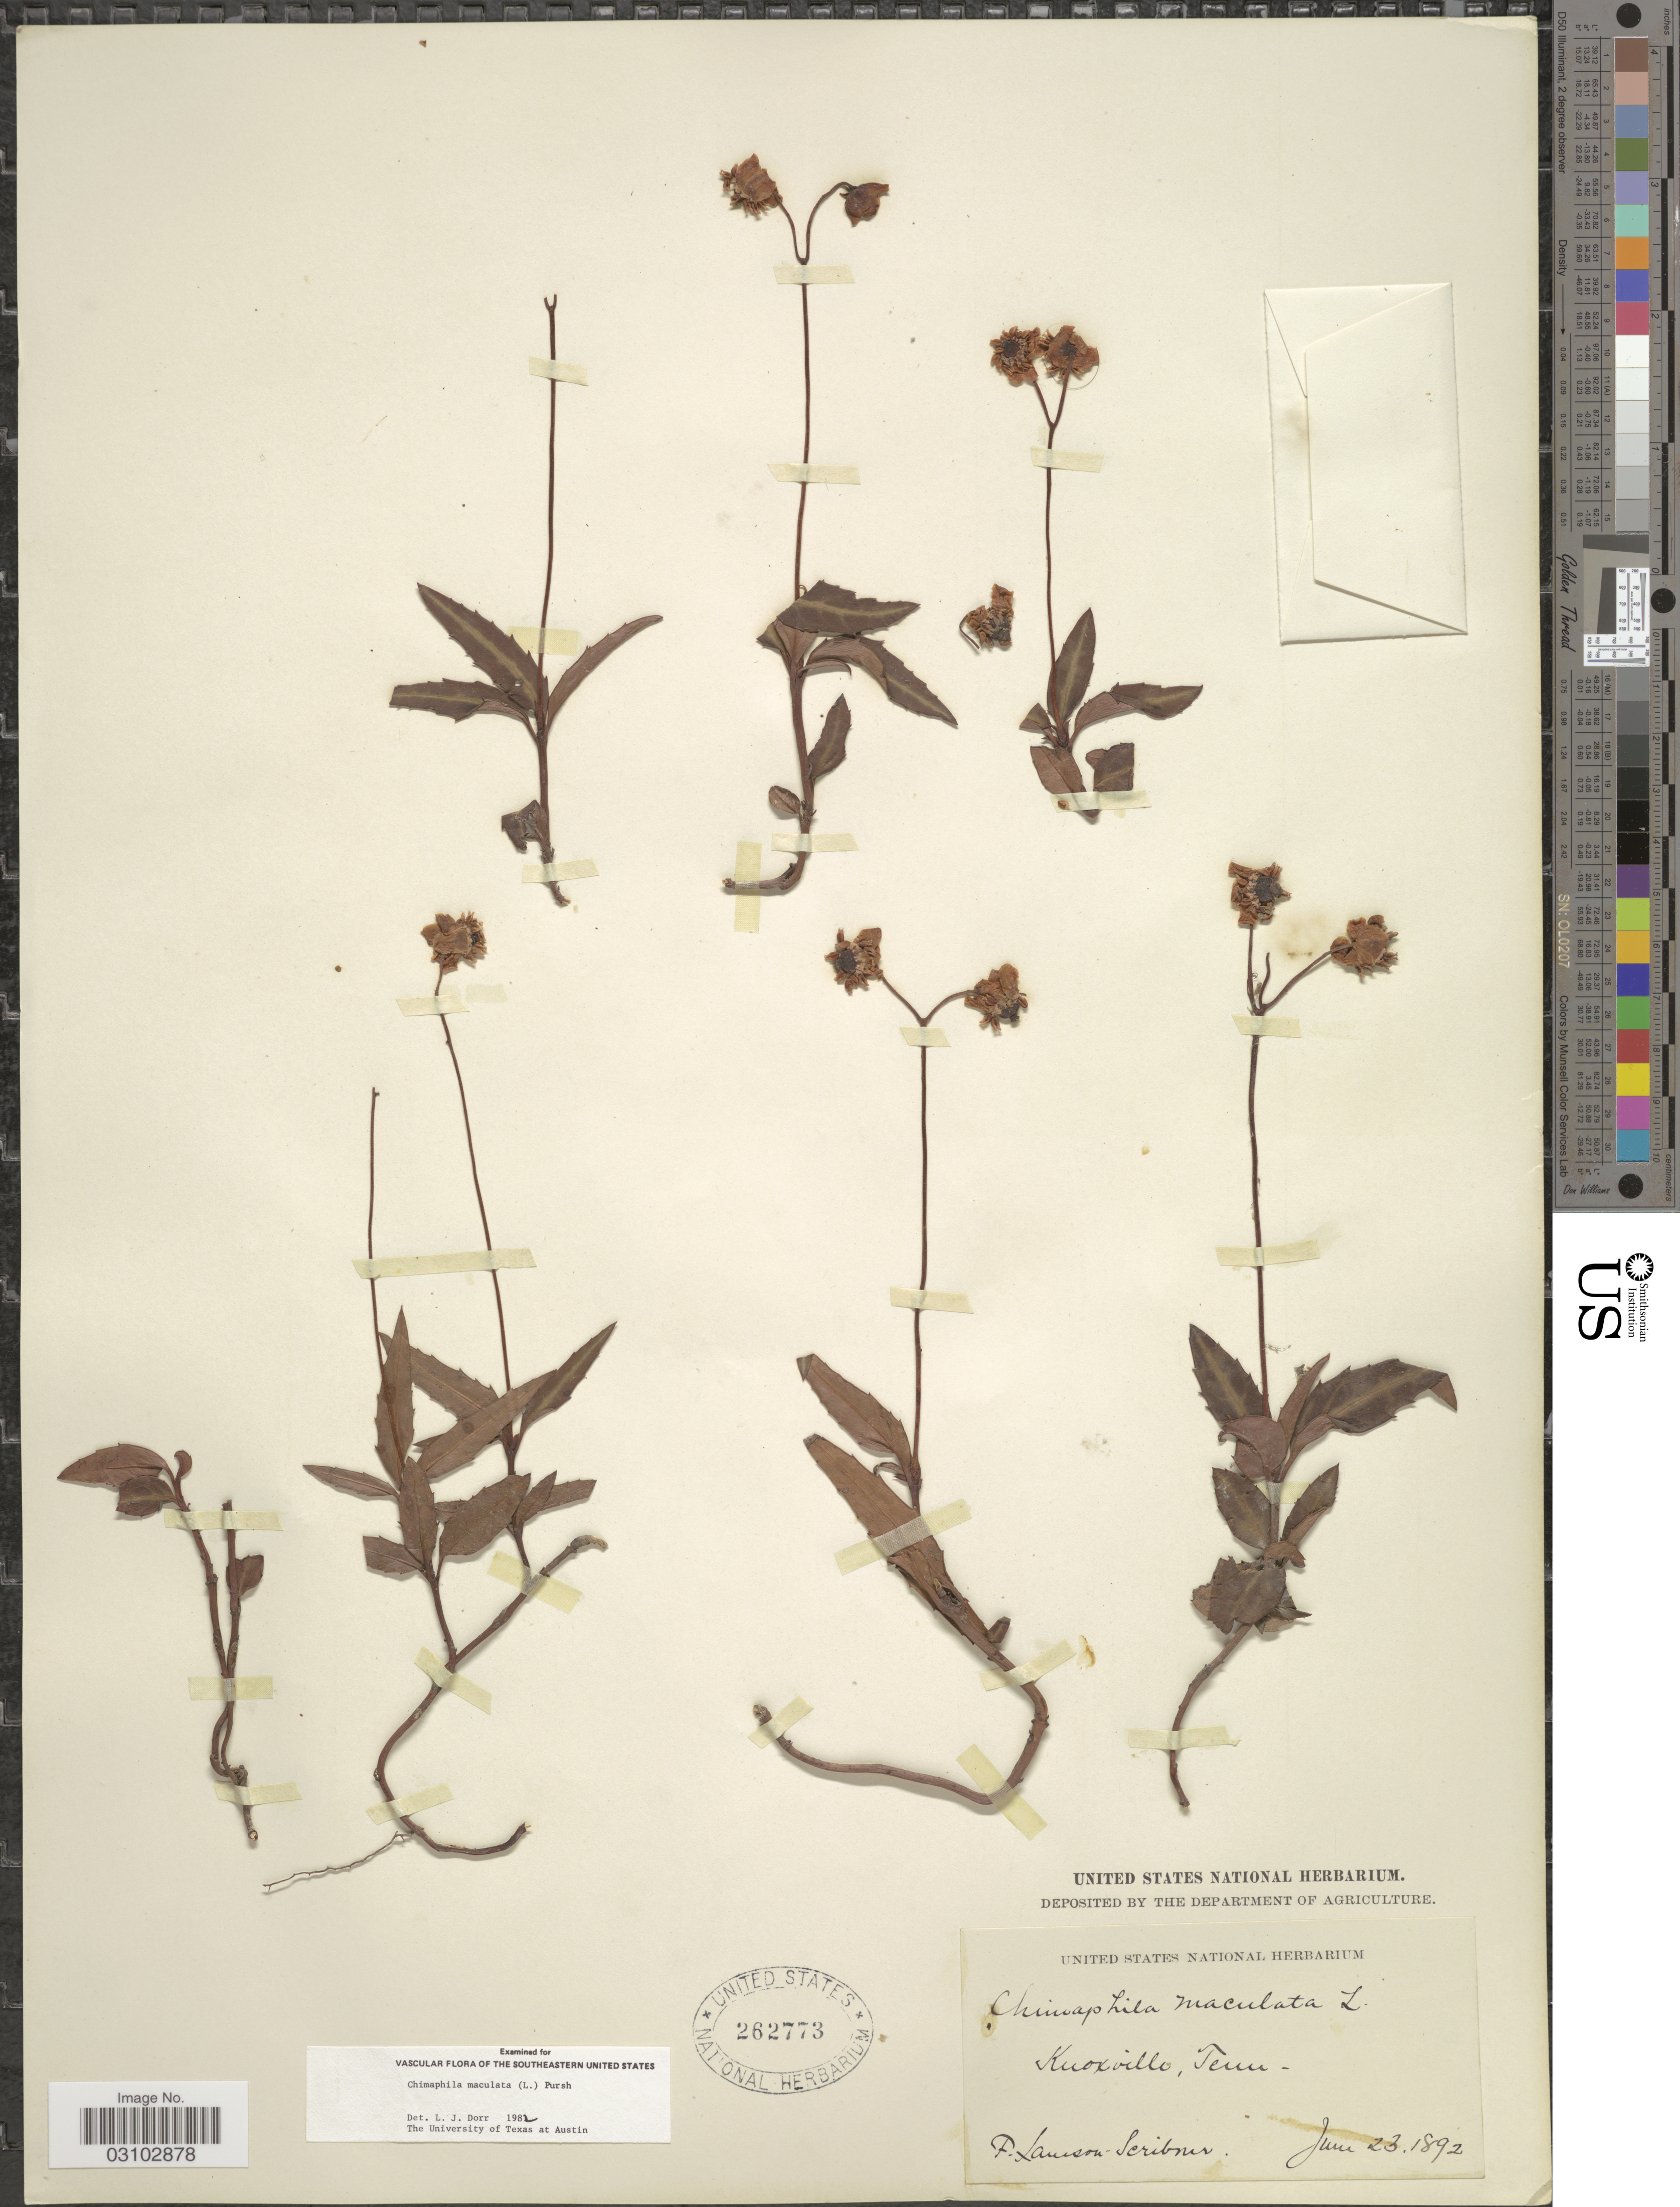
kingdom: Plantae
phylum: Tracheophyta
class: Magnoliopsida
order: Ericales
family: Ericaceae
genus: Chimaphila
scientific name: Chimaphila maculata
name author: (L.) Pursh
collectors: F. Lamson-Scribner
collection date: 1892-06-23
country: United States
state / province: Tennessee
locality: Knoxville.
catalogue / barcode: US 262773